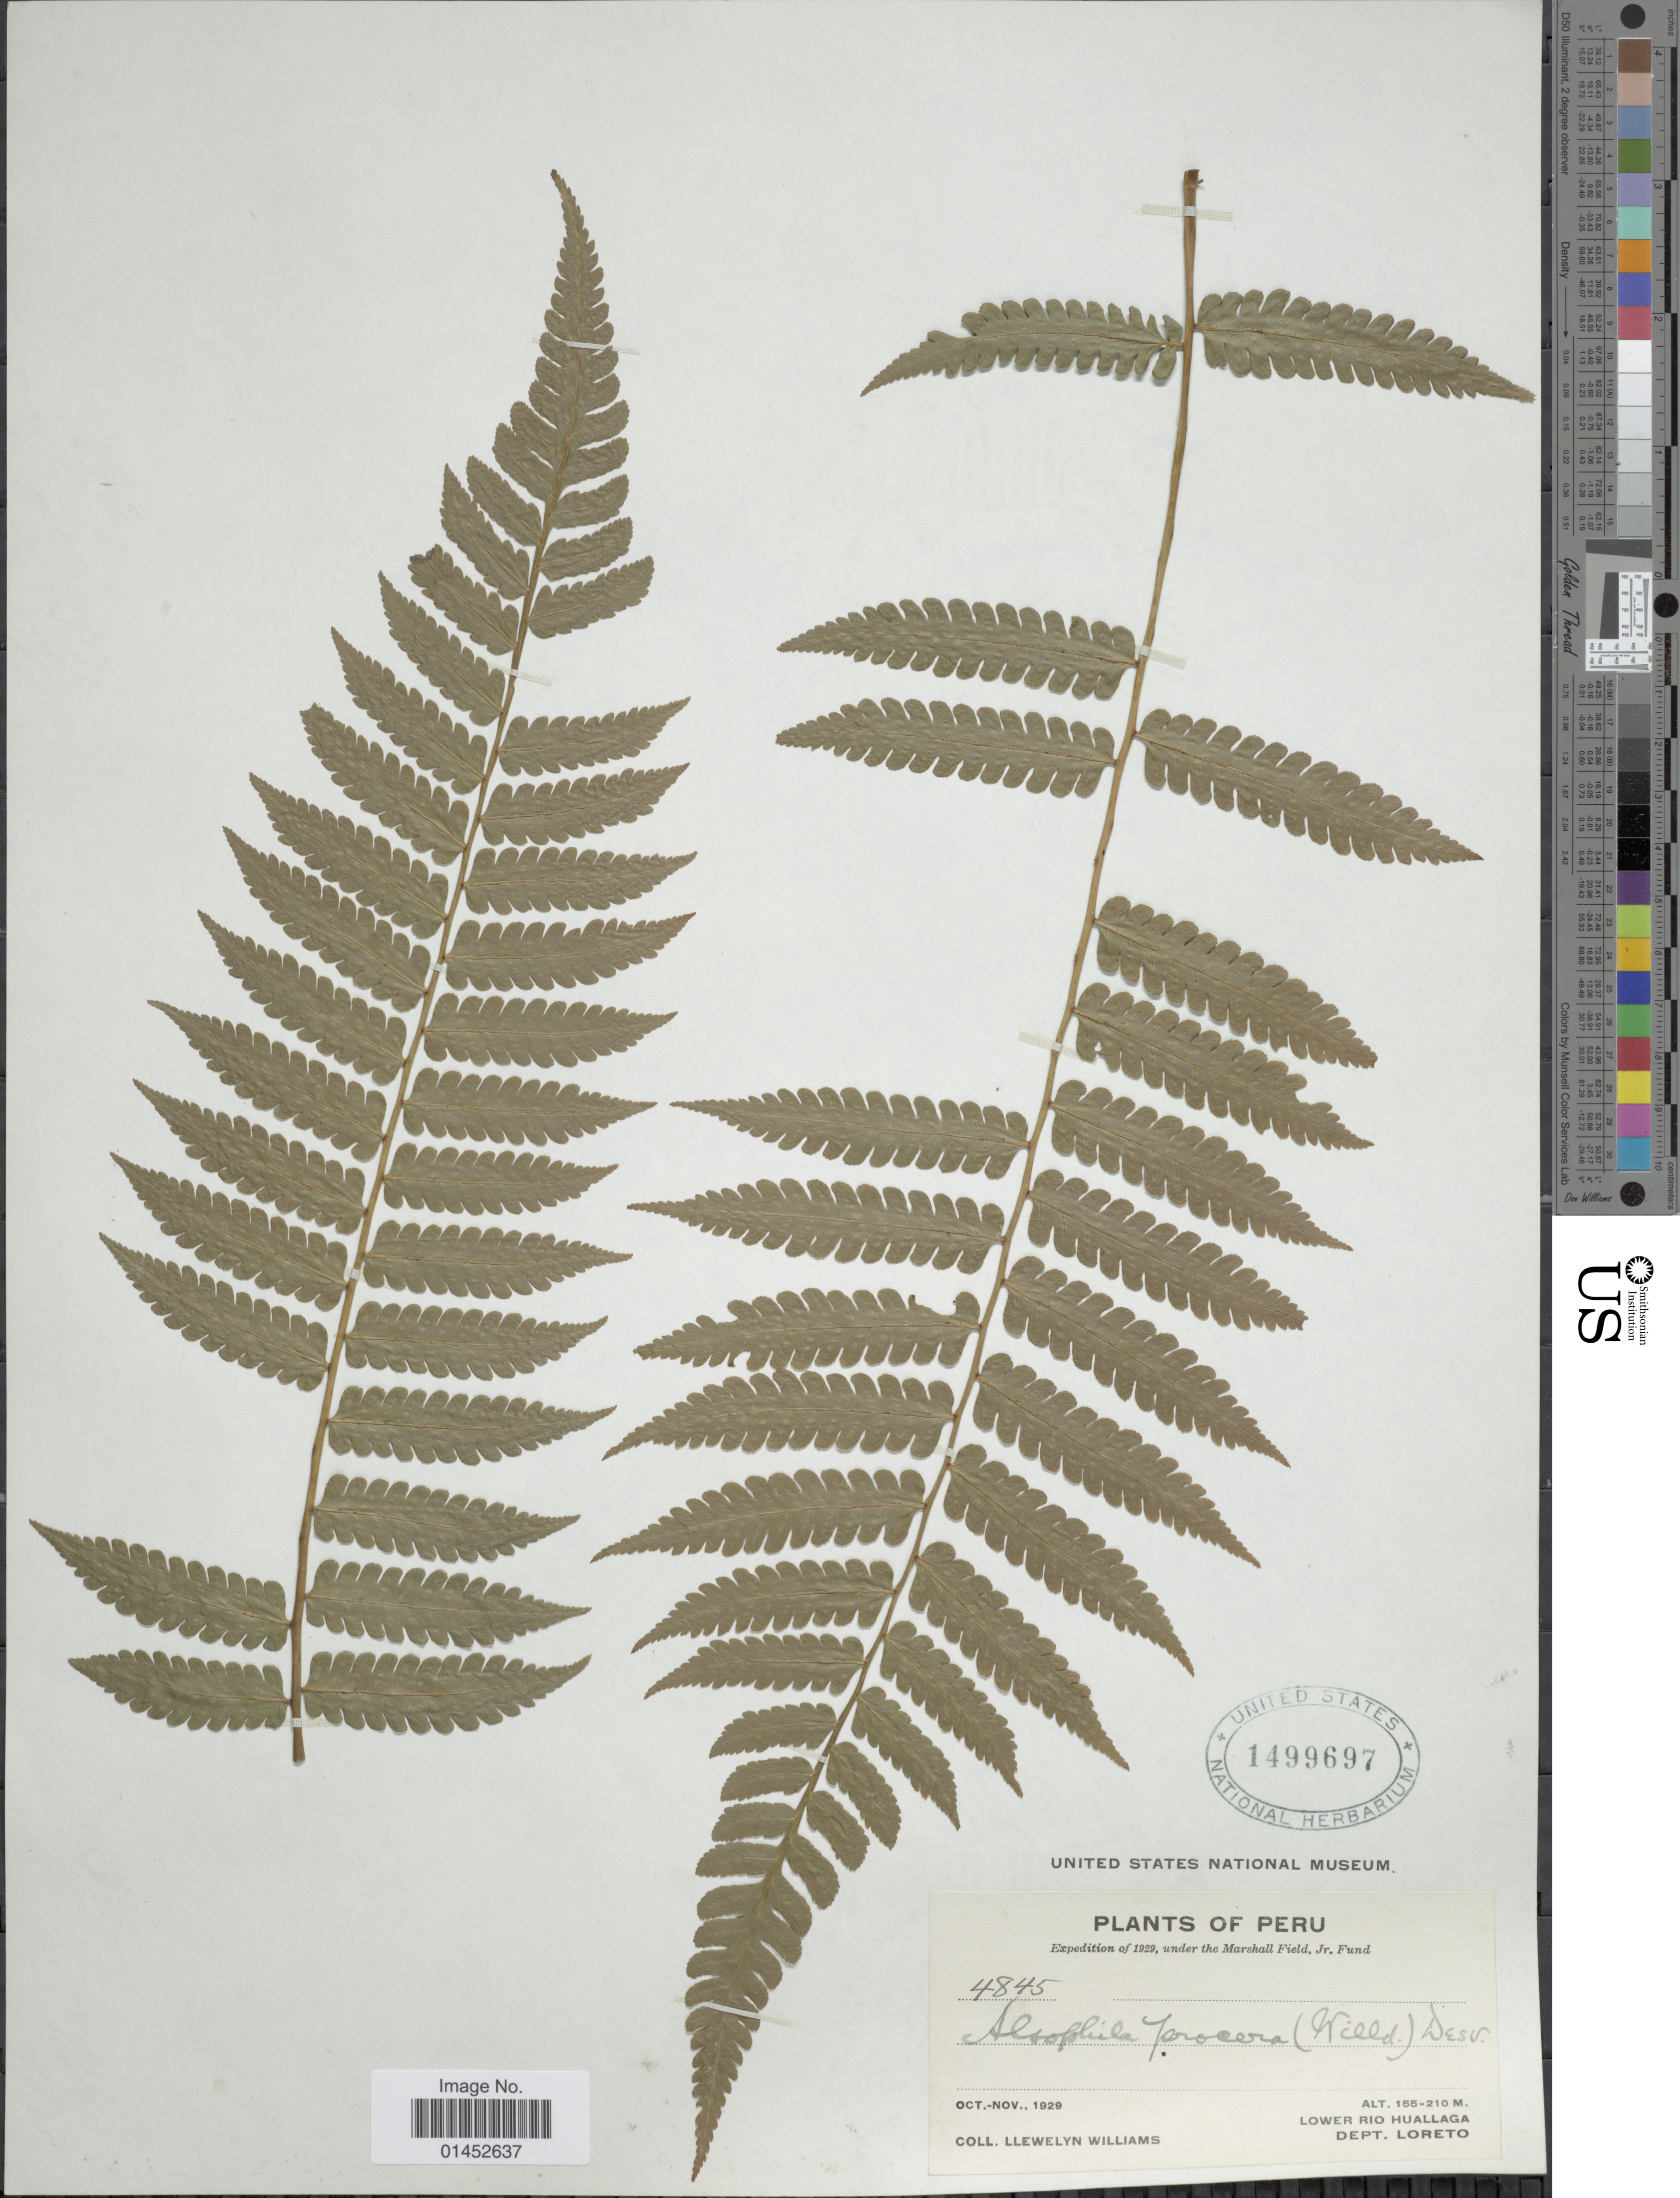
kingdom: Plantae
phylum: Tracheophyta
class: Polypodiopsida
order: Cyatheales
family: Cyatheaceae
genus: Cyathea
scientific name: Cyathea pungens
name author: (Willd.) Domin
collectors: Ll. Williams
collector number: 4845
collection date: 1929-10/1929-11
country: Peru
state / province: Loreto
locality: Lower Rio Huallaga Dept. Loreto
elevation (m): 155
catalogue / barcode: US 1499697